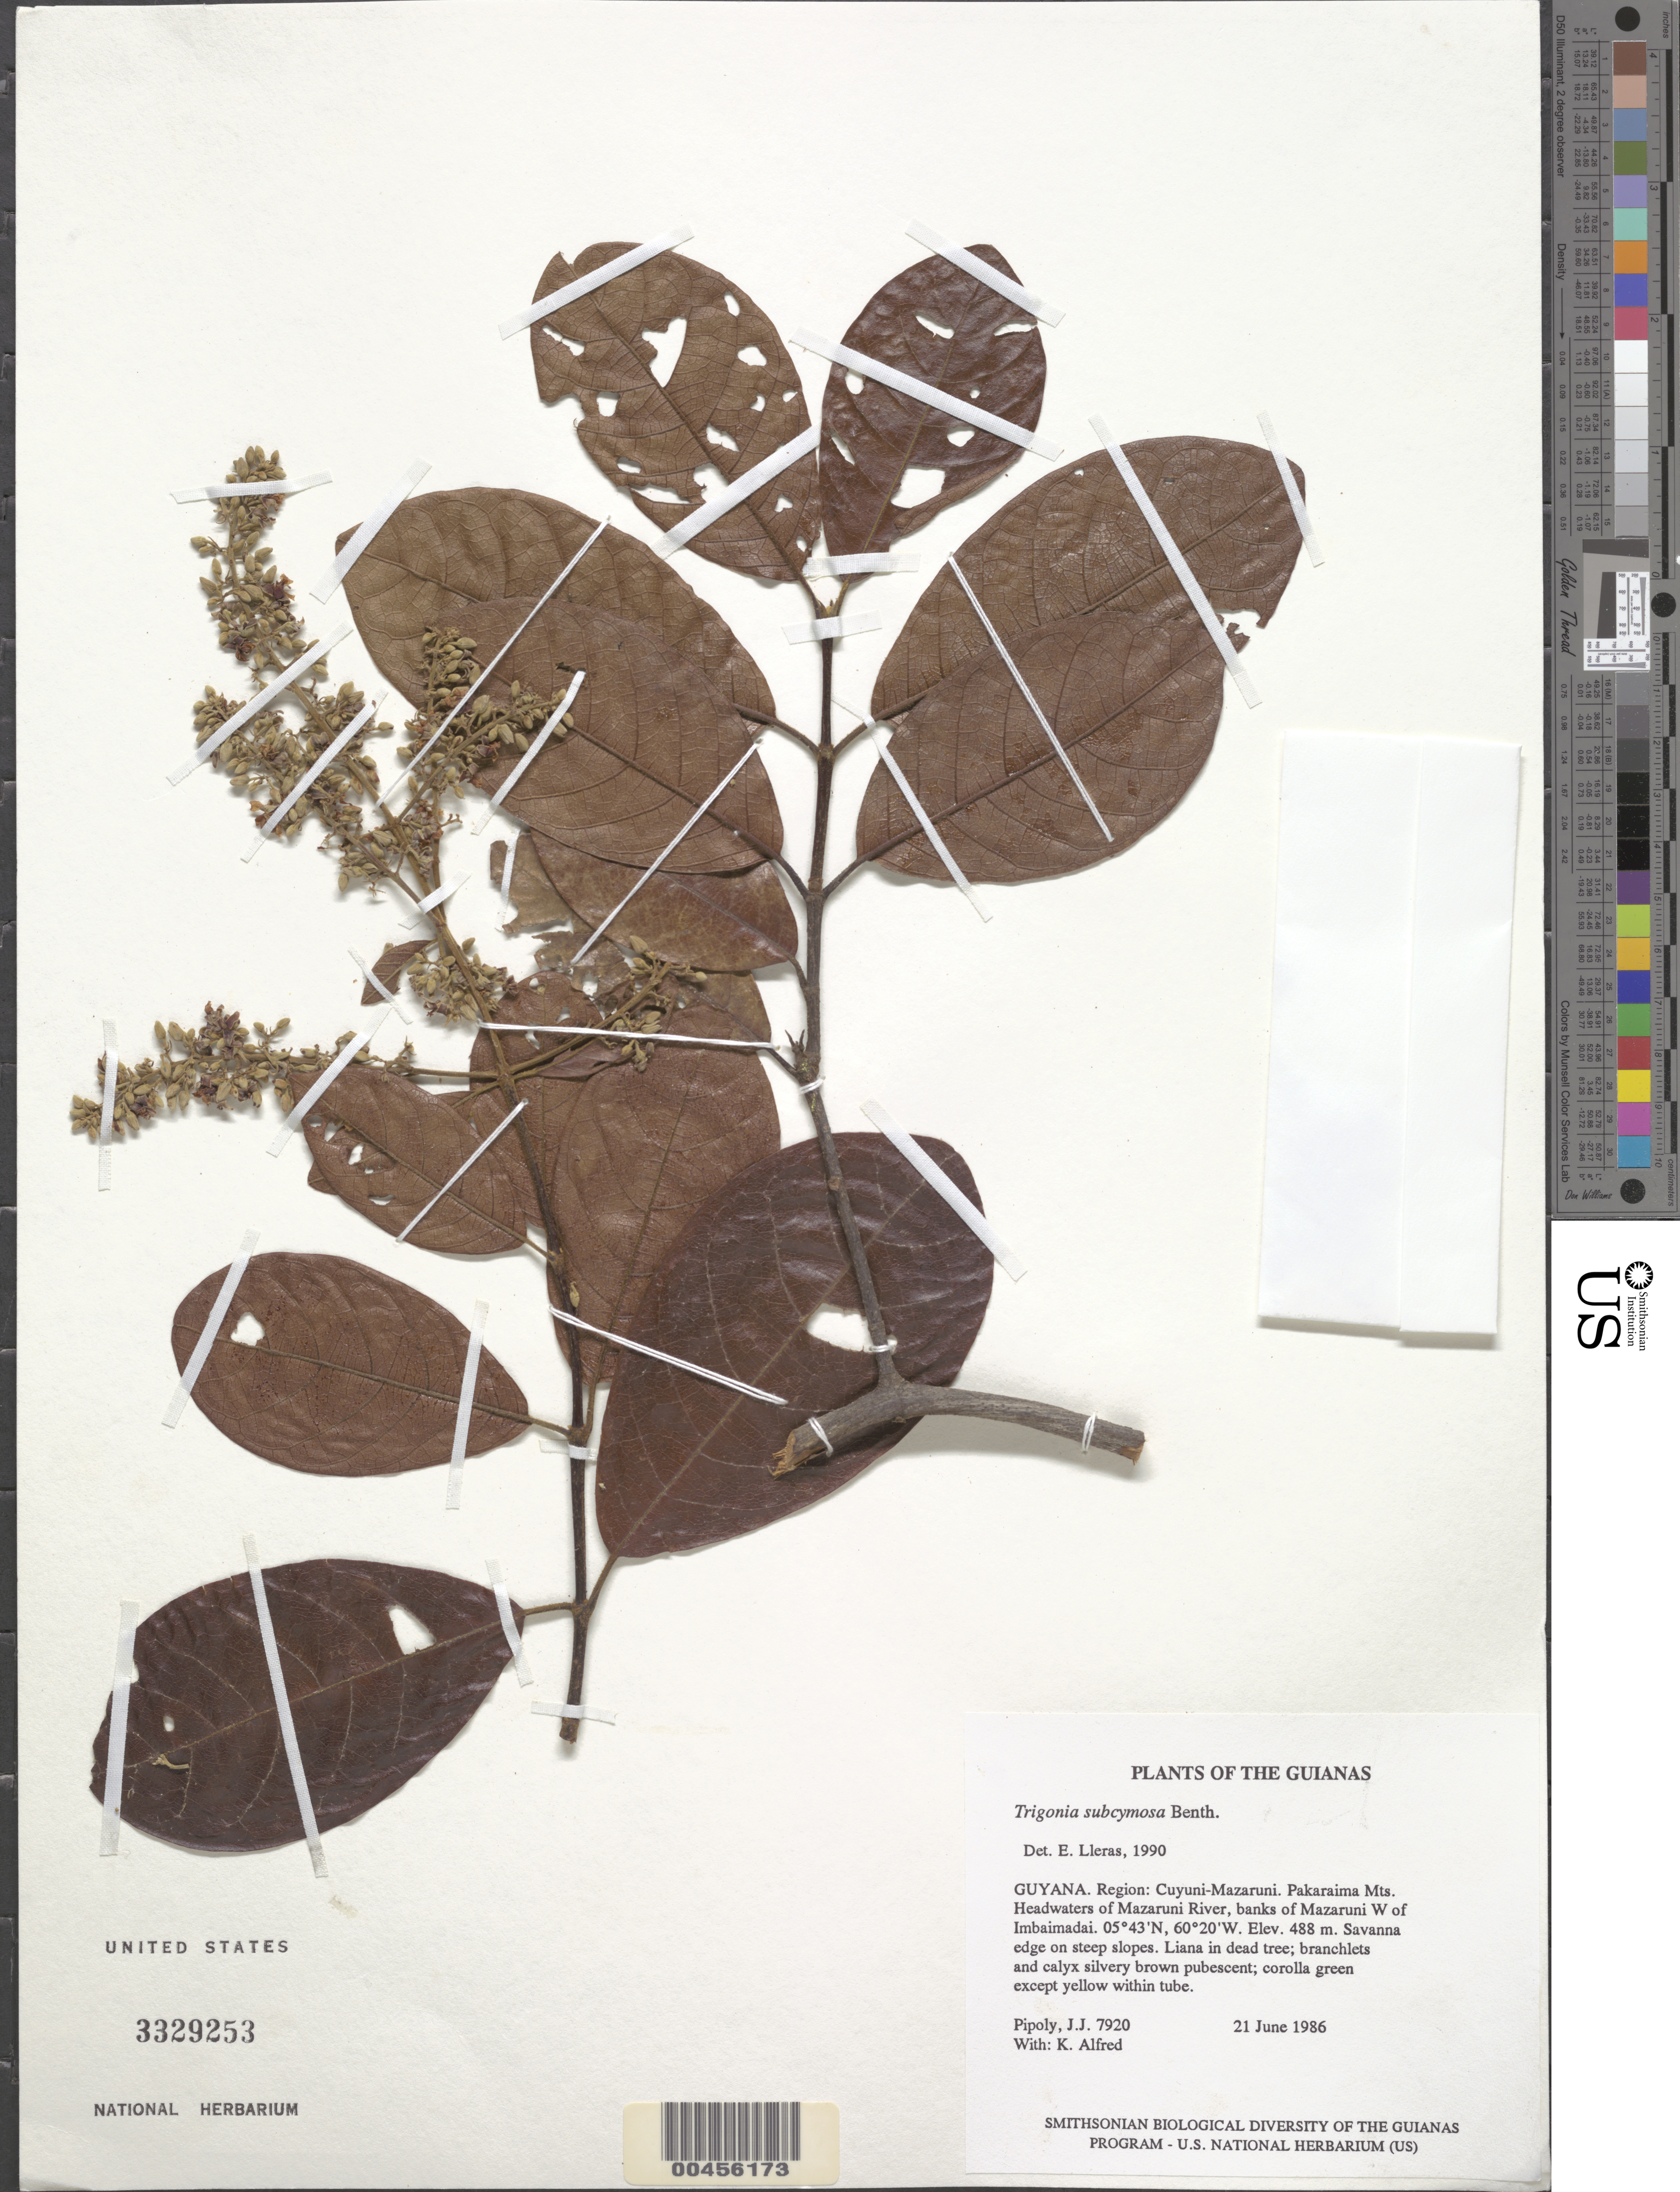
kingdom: Plantae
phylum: Tracheophyta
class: Magnoliopsida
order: Malpighiales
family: Trigoniaceae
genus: Trigonia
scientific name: Trigonia subcymosa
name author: Benth.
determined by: Lleras, E.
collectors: J. J. Pipoly & K. Alfred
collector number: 7920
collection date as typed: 21 June 1986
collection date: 1986-06-21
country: Guyana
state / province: Cuyuni-Mazaruni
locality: Pakaraima Mts. Headwaters of Mazaruni River, banks of Mazaruni W of Imbaimadai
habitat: Savanna edge on steep slopes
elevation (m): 488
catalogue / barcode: US 3329253